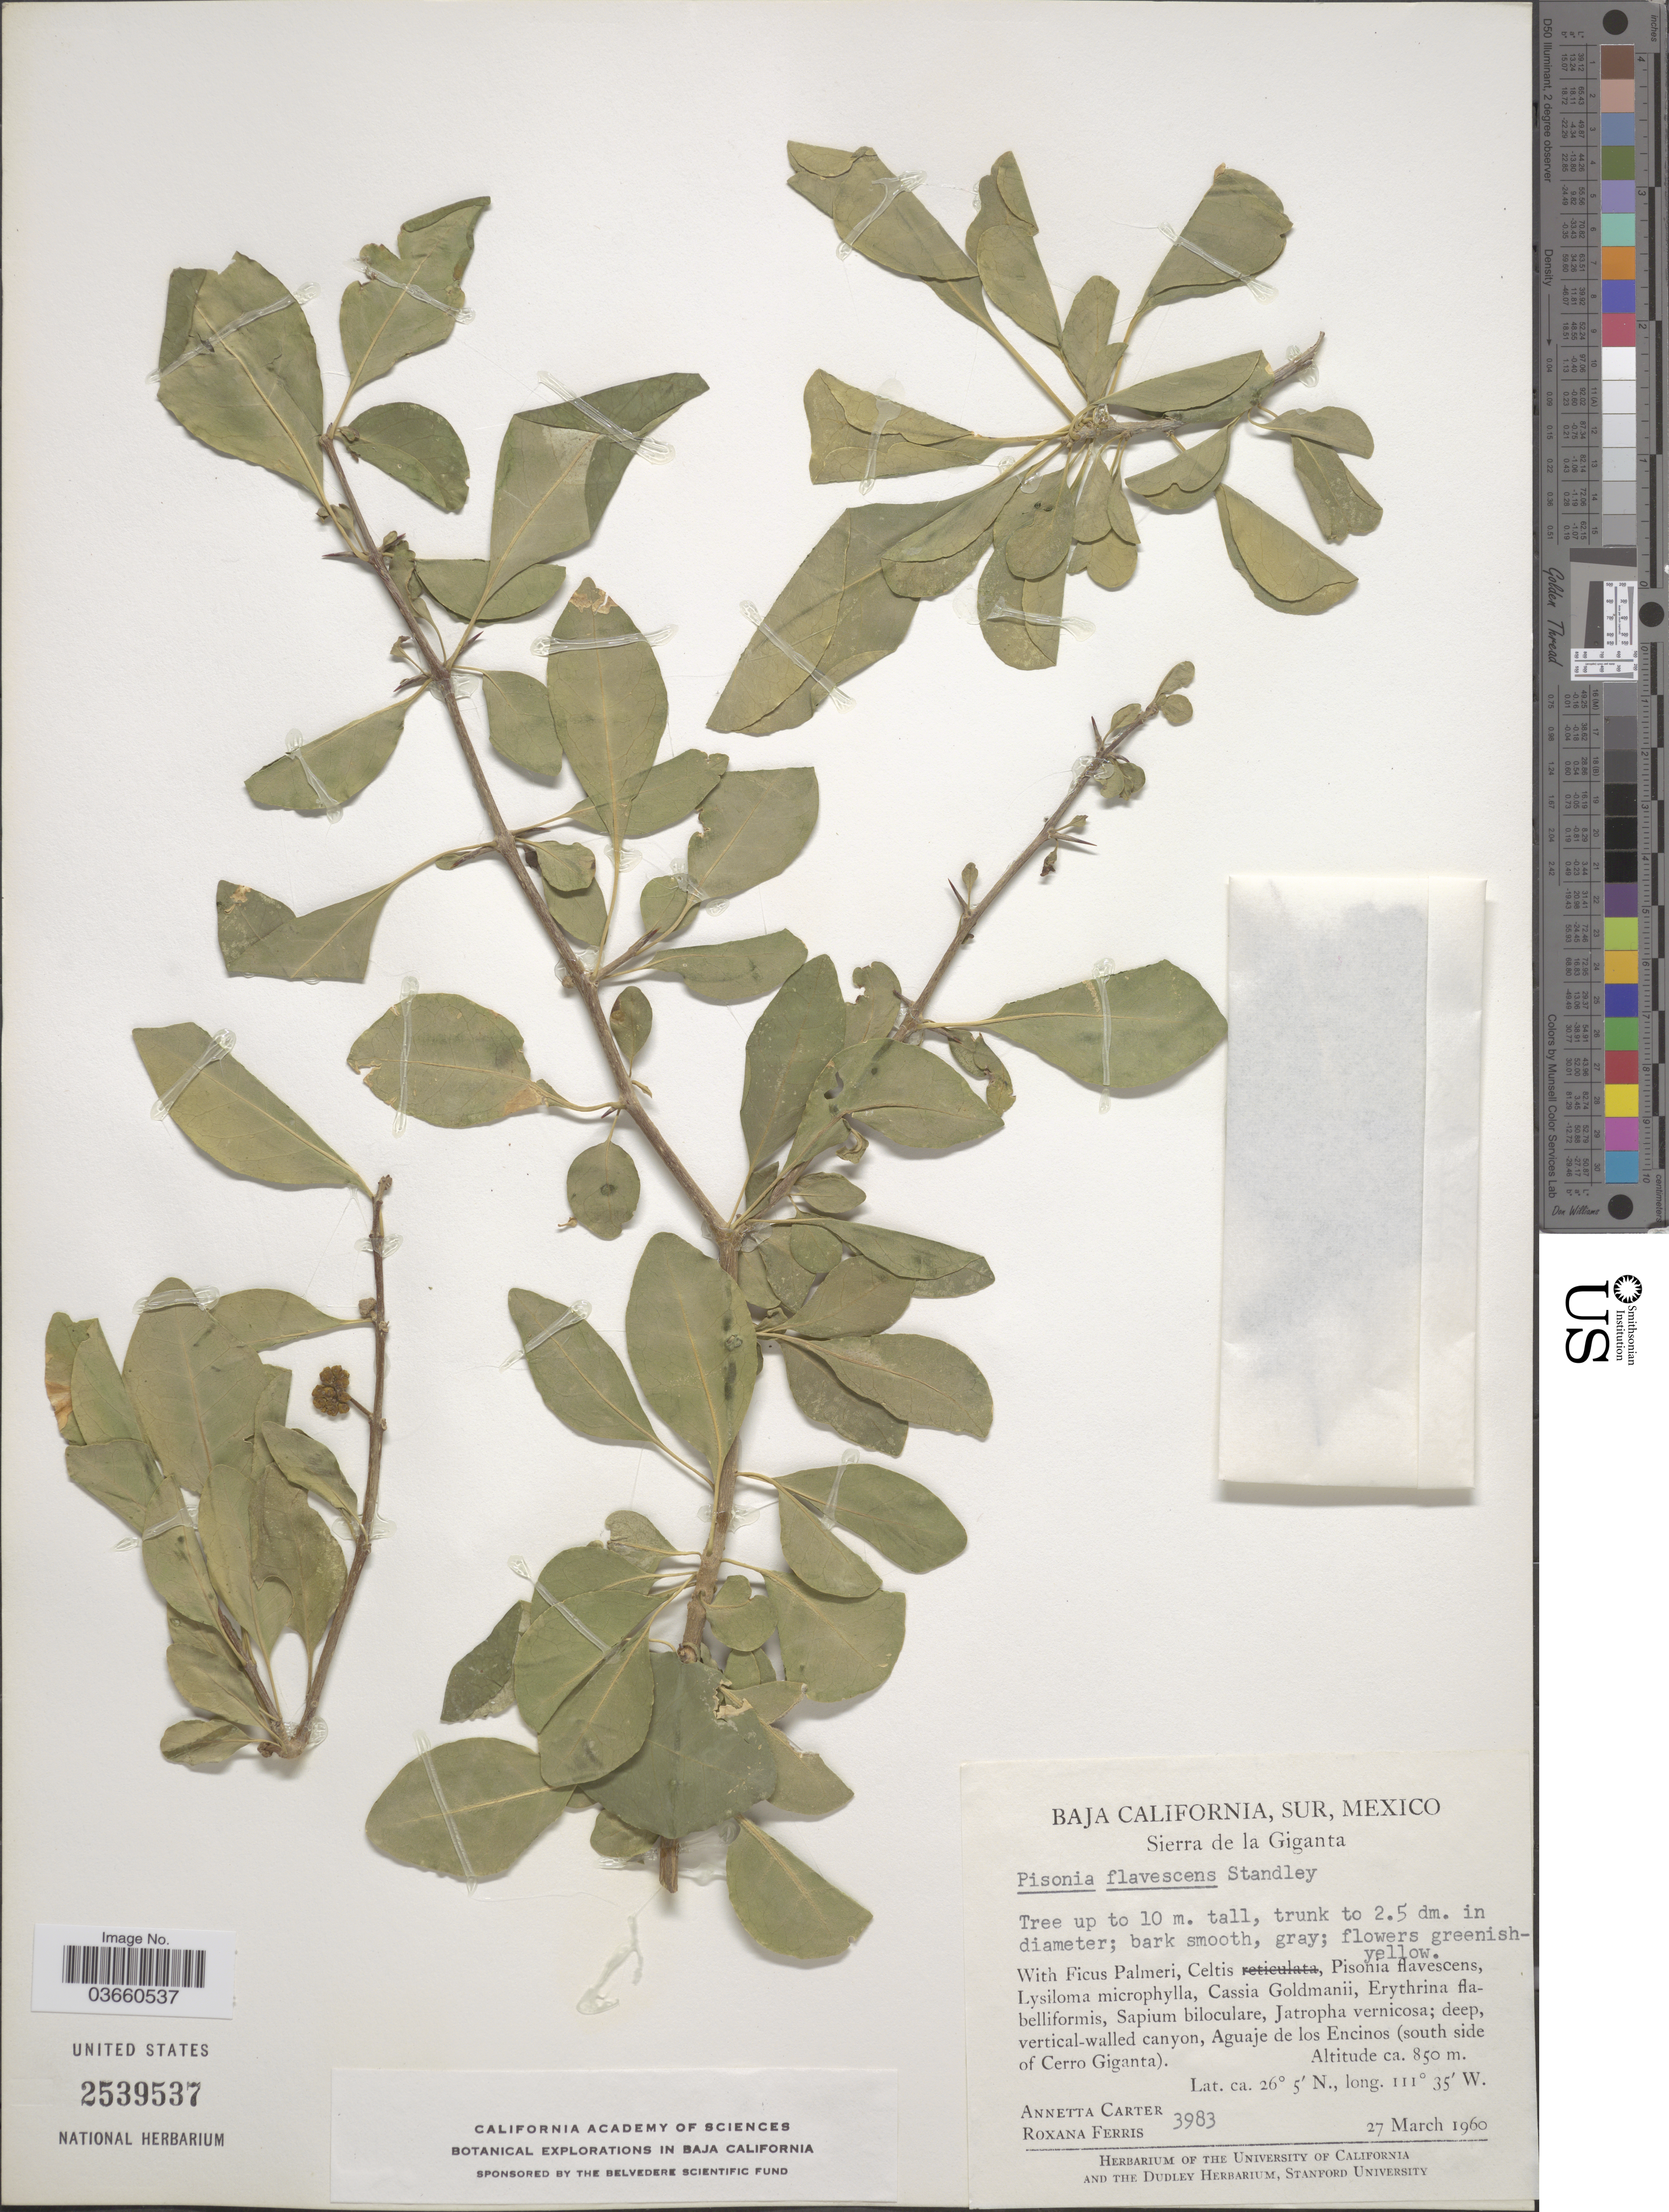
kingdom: Plantae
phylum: Tracheophyta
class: Magnoliopsida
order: Caryophyllales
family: Nyctaginaceae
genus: Pisonia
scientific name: Pisonia flavescens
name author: Standl.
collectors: A. Carter & R. S. Ferris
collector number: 3983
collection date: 1960-03-27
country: Mexico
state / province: Baja California Sur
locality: Sierra de la Giganta. Aguaje de los Encinos (south side of Cerro Giganta).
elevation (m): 850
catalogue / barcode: US 2539537